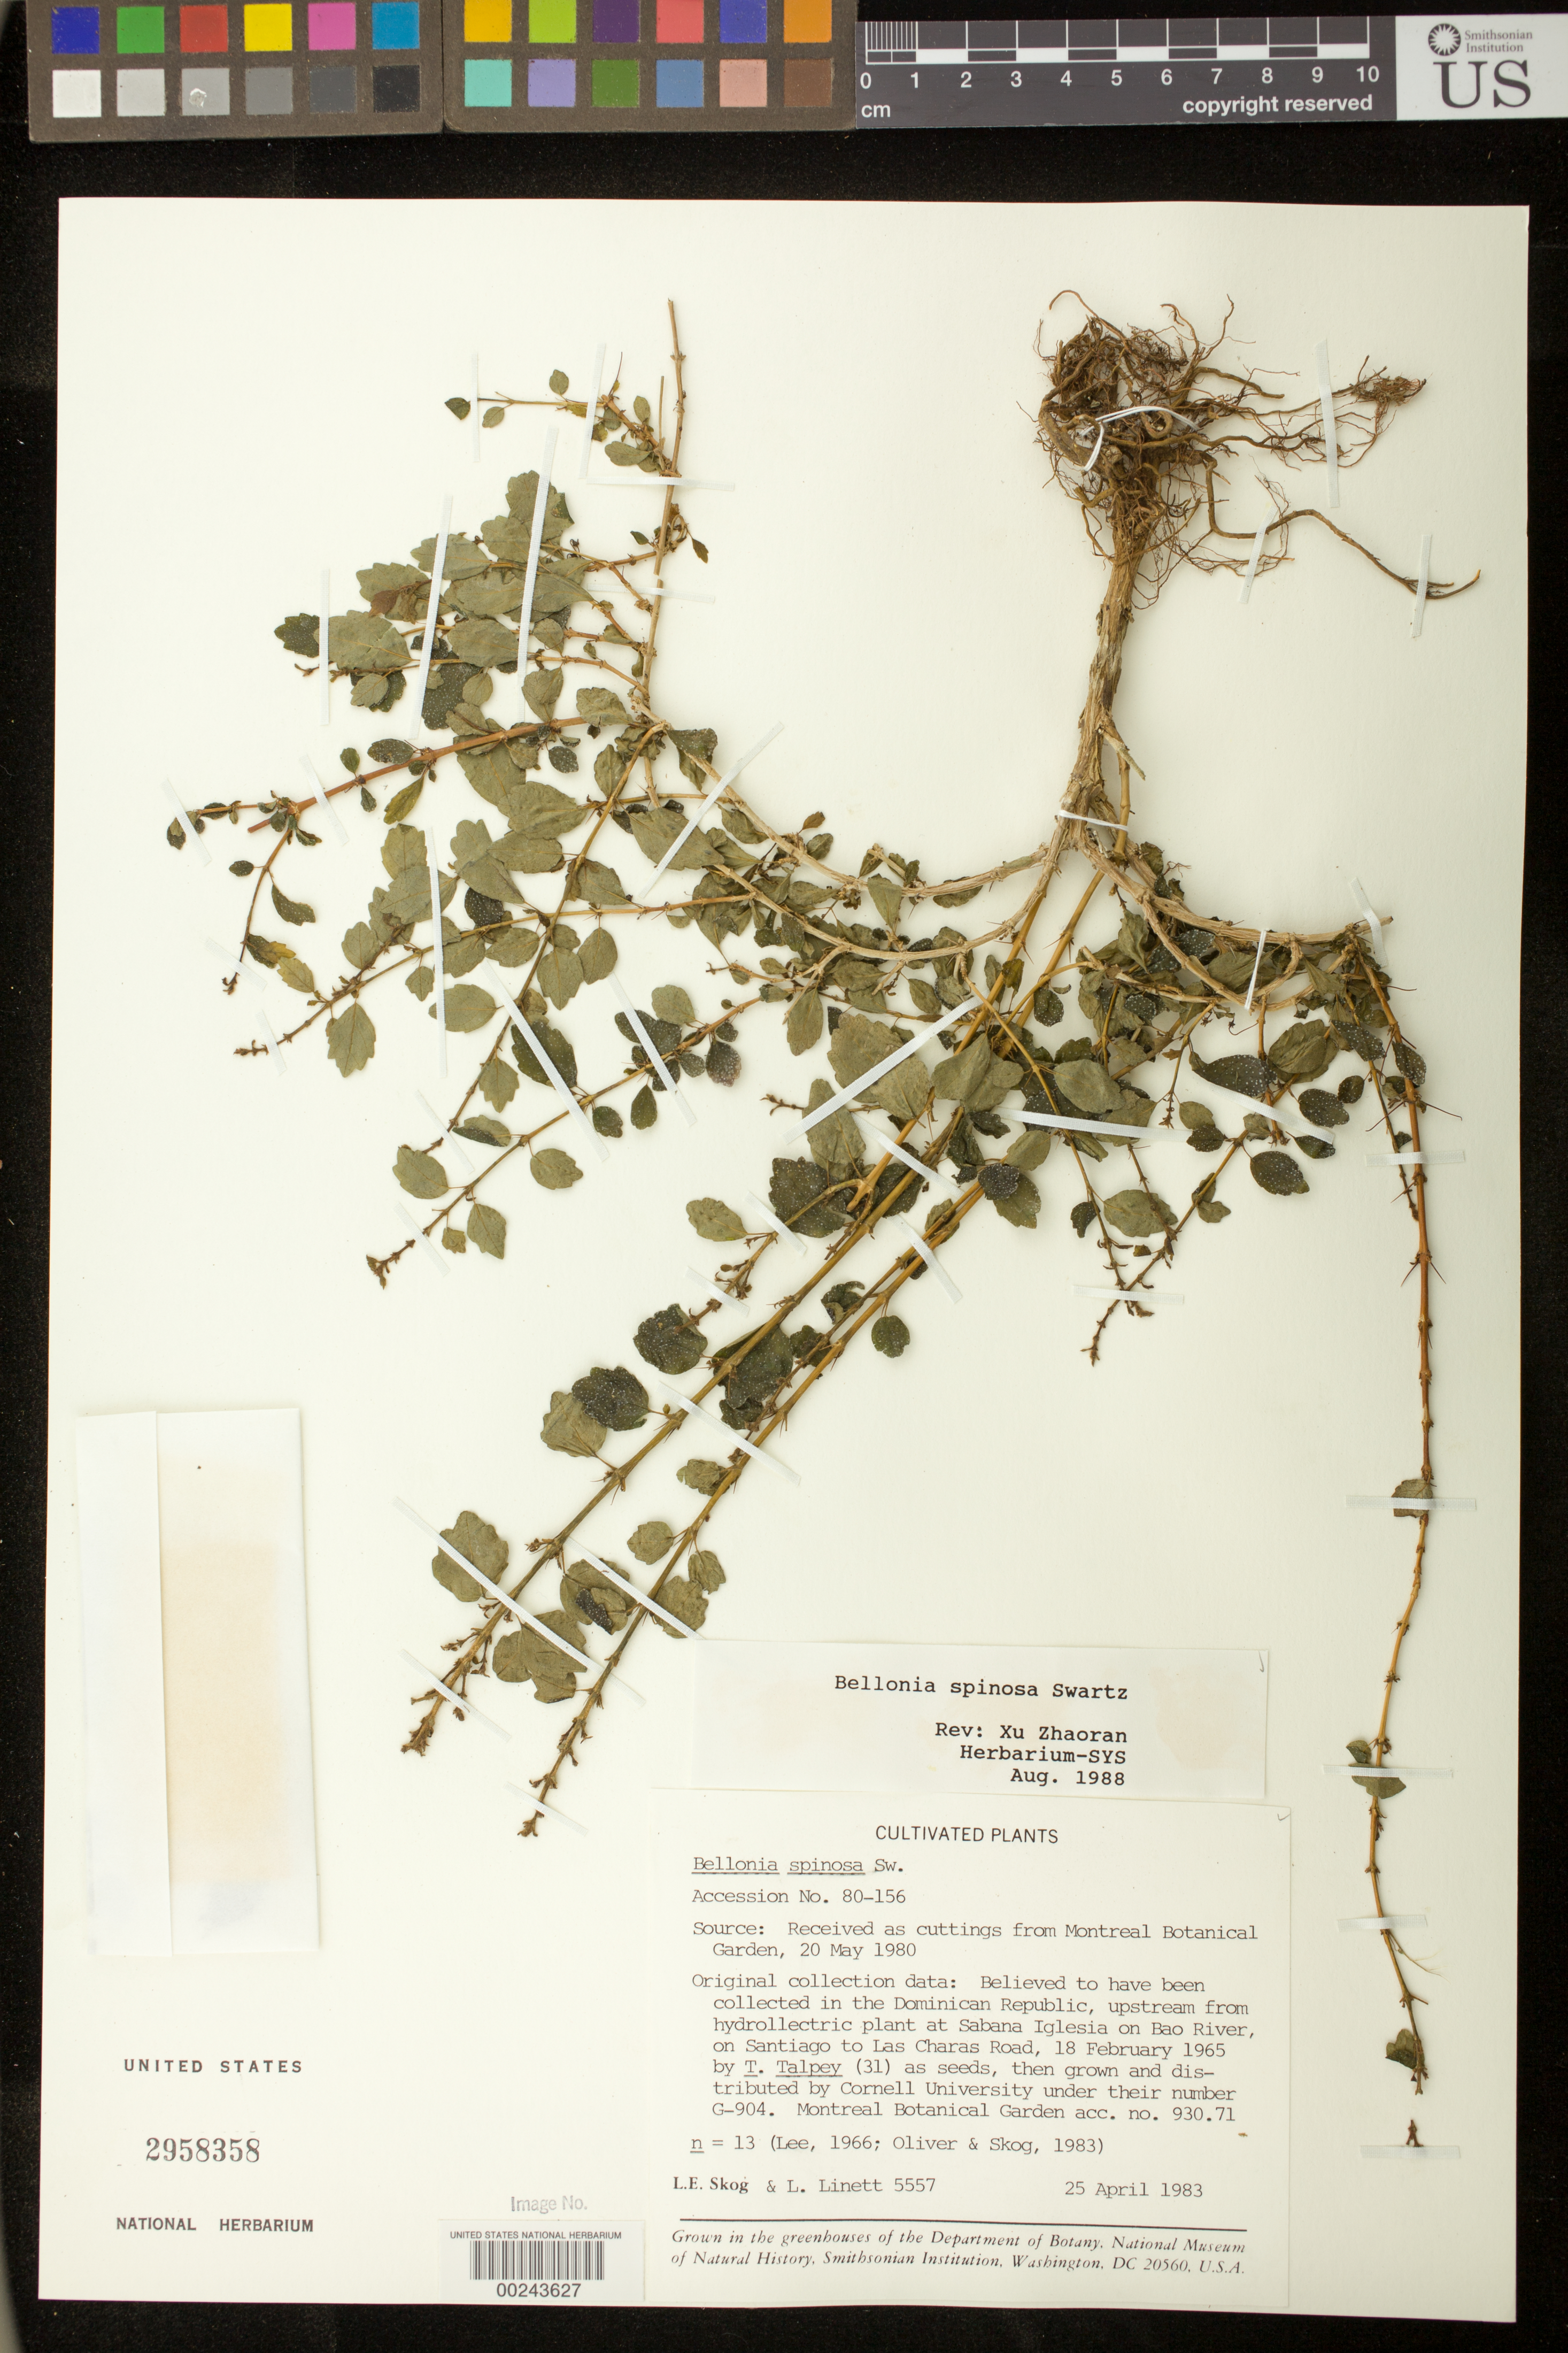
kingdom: Plantae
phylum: Tracheophyta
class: Magnoliopsida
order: Lamiales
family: Gesneriaceae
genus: Bellonia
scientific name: Bellonia spinosa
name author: Sw.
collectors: L. E. Skog & L. Linett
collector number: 5557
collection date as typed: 25 Apr 1983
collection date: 1983-04-25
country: Dominican Republic (?)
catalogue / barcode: US 2958358